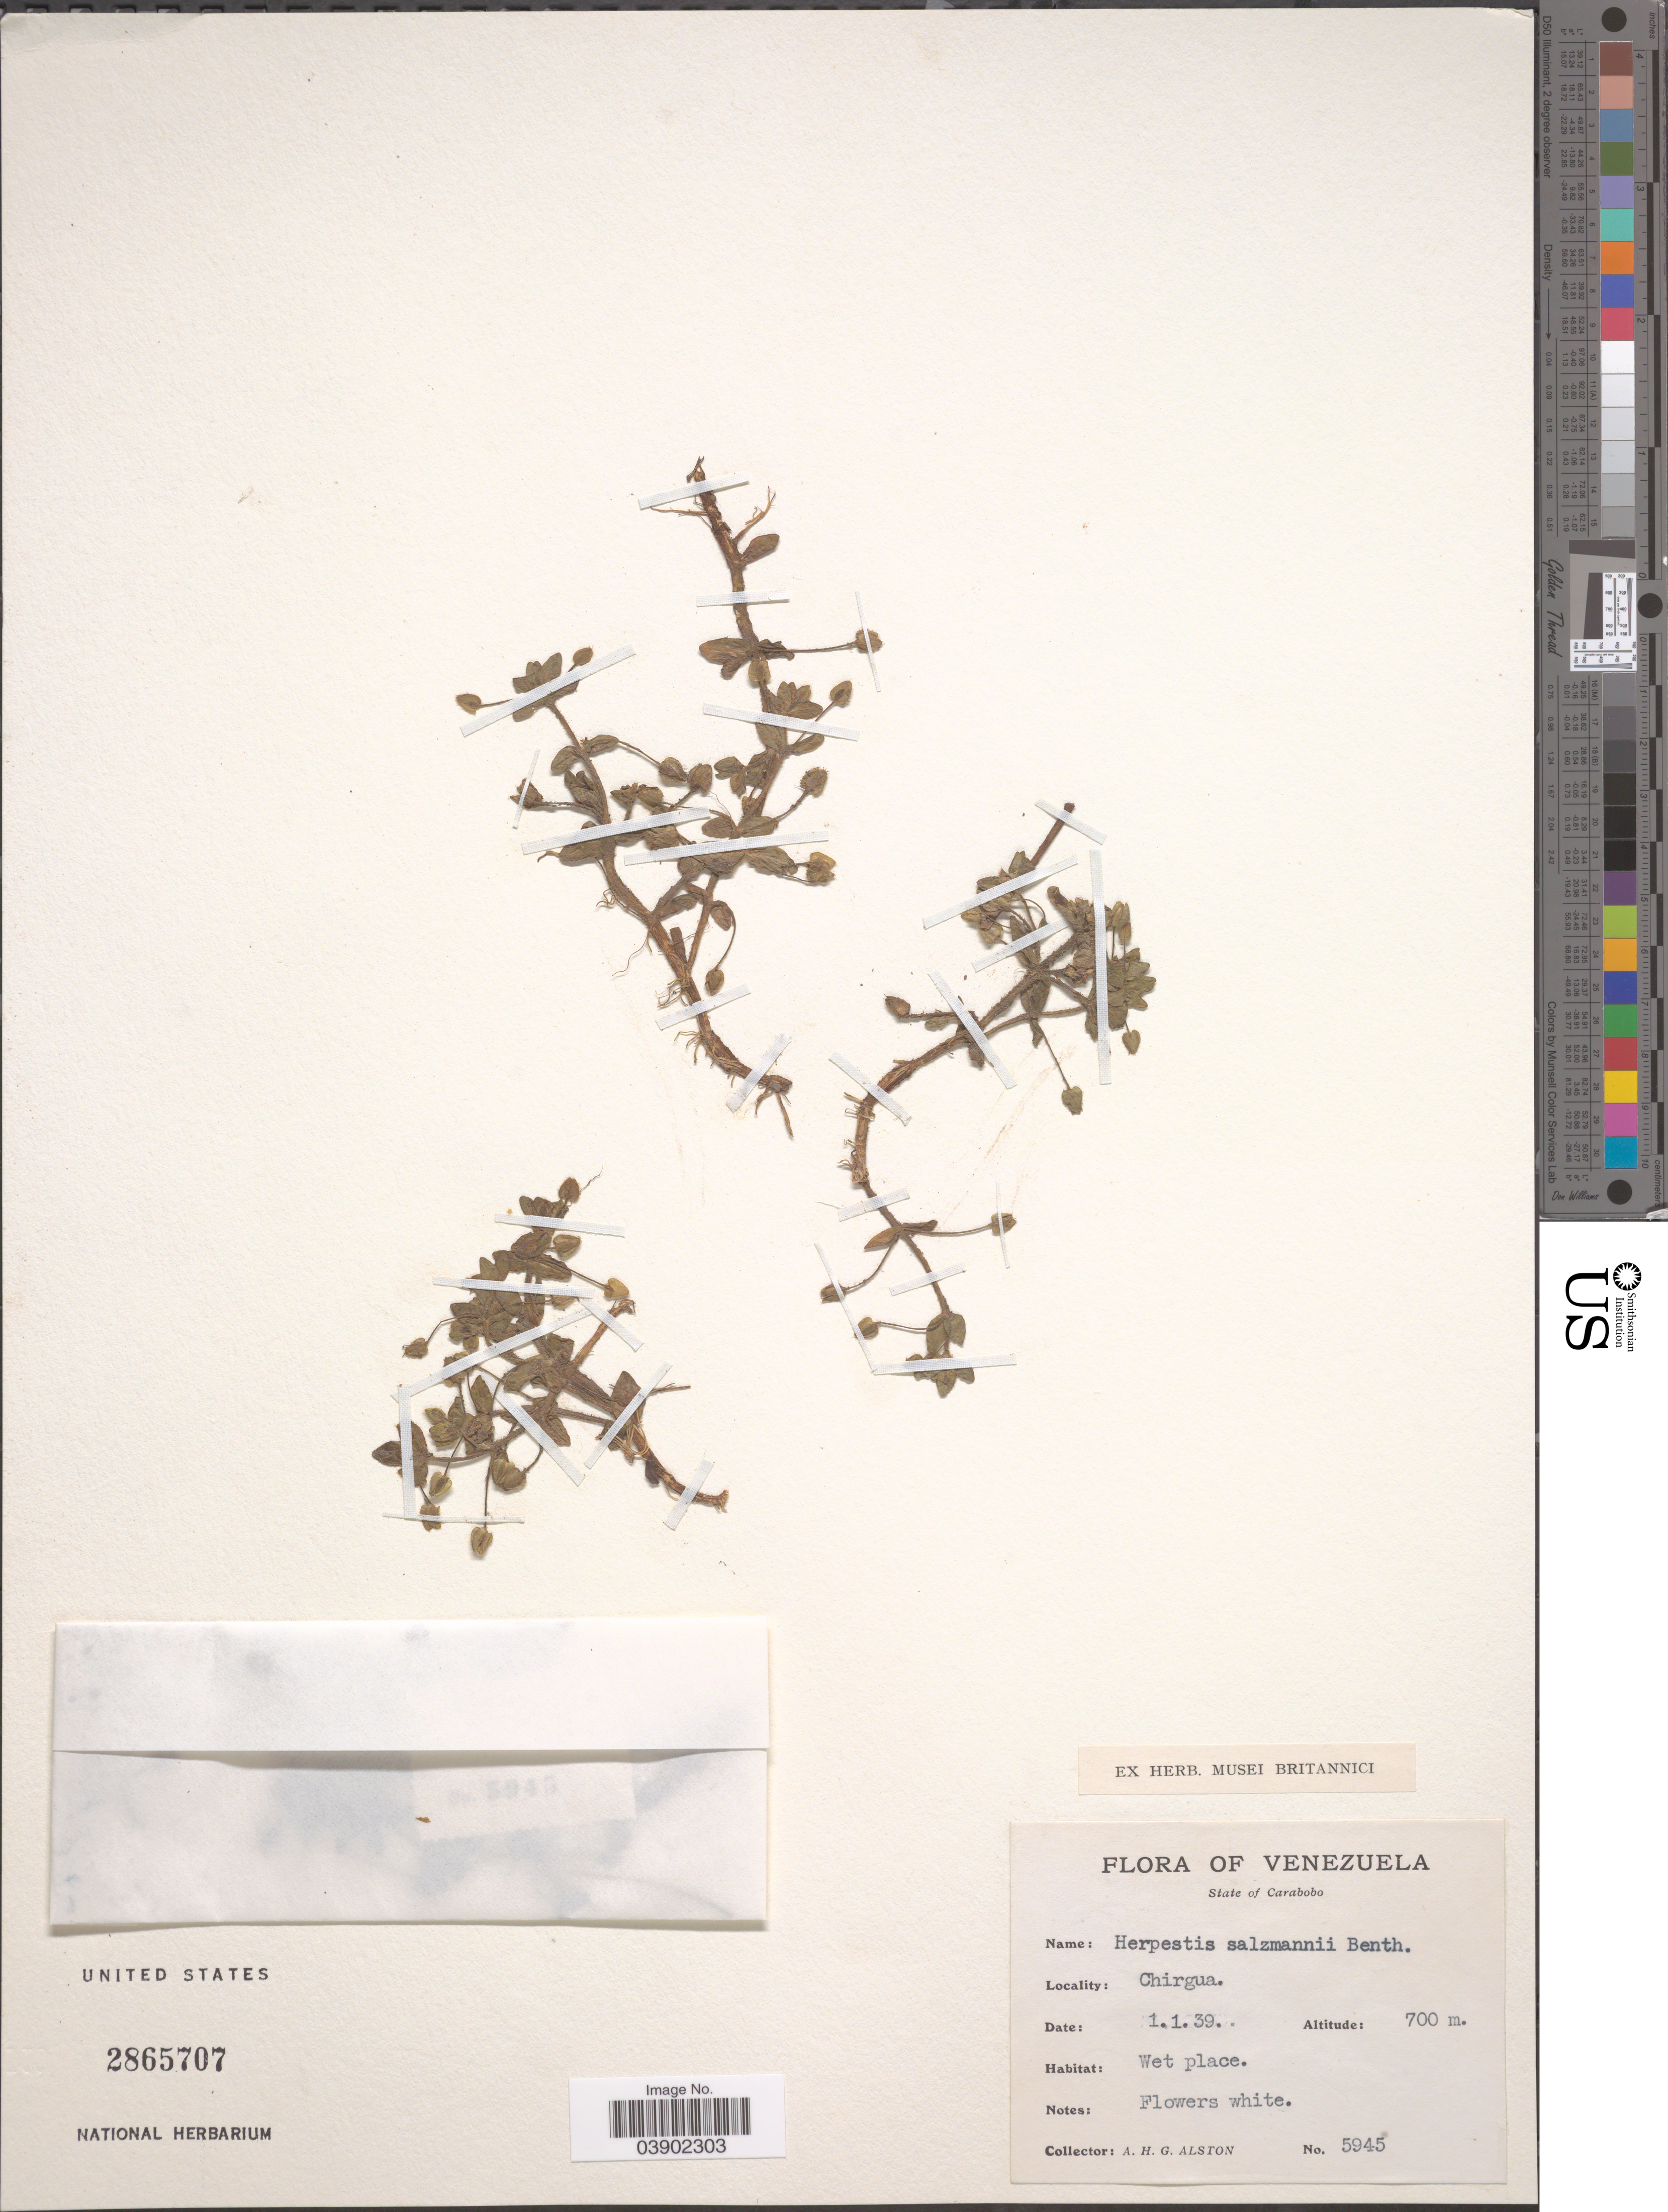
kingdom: Plantae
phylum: Tracheophyta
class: Magnoliopsida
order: Lamiales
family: Plantaginaceae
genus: Herpestis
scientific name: Herpestis salzmannii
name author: Benth.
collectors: A. H. Alston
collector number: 5945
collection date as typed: Transcribed d/m/y: 1/1/39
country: Venezuela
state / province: Carabobo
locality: Chirgua.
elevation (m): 700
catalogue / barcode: US 2865707